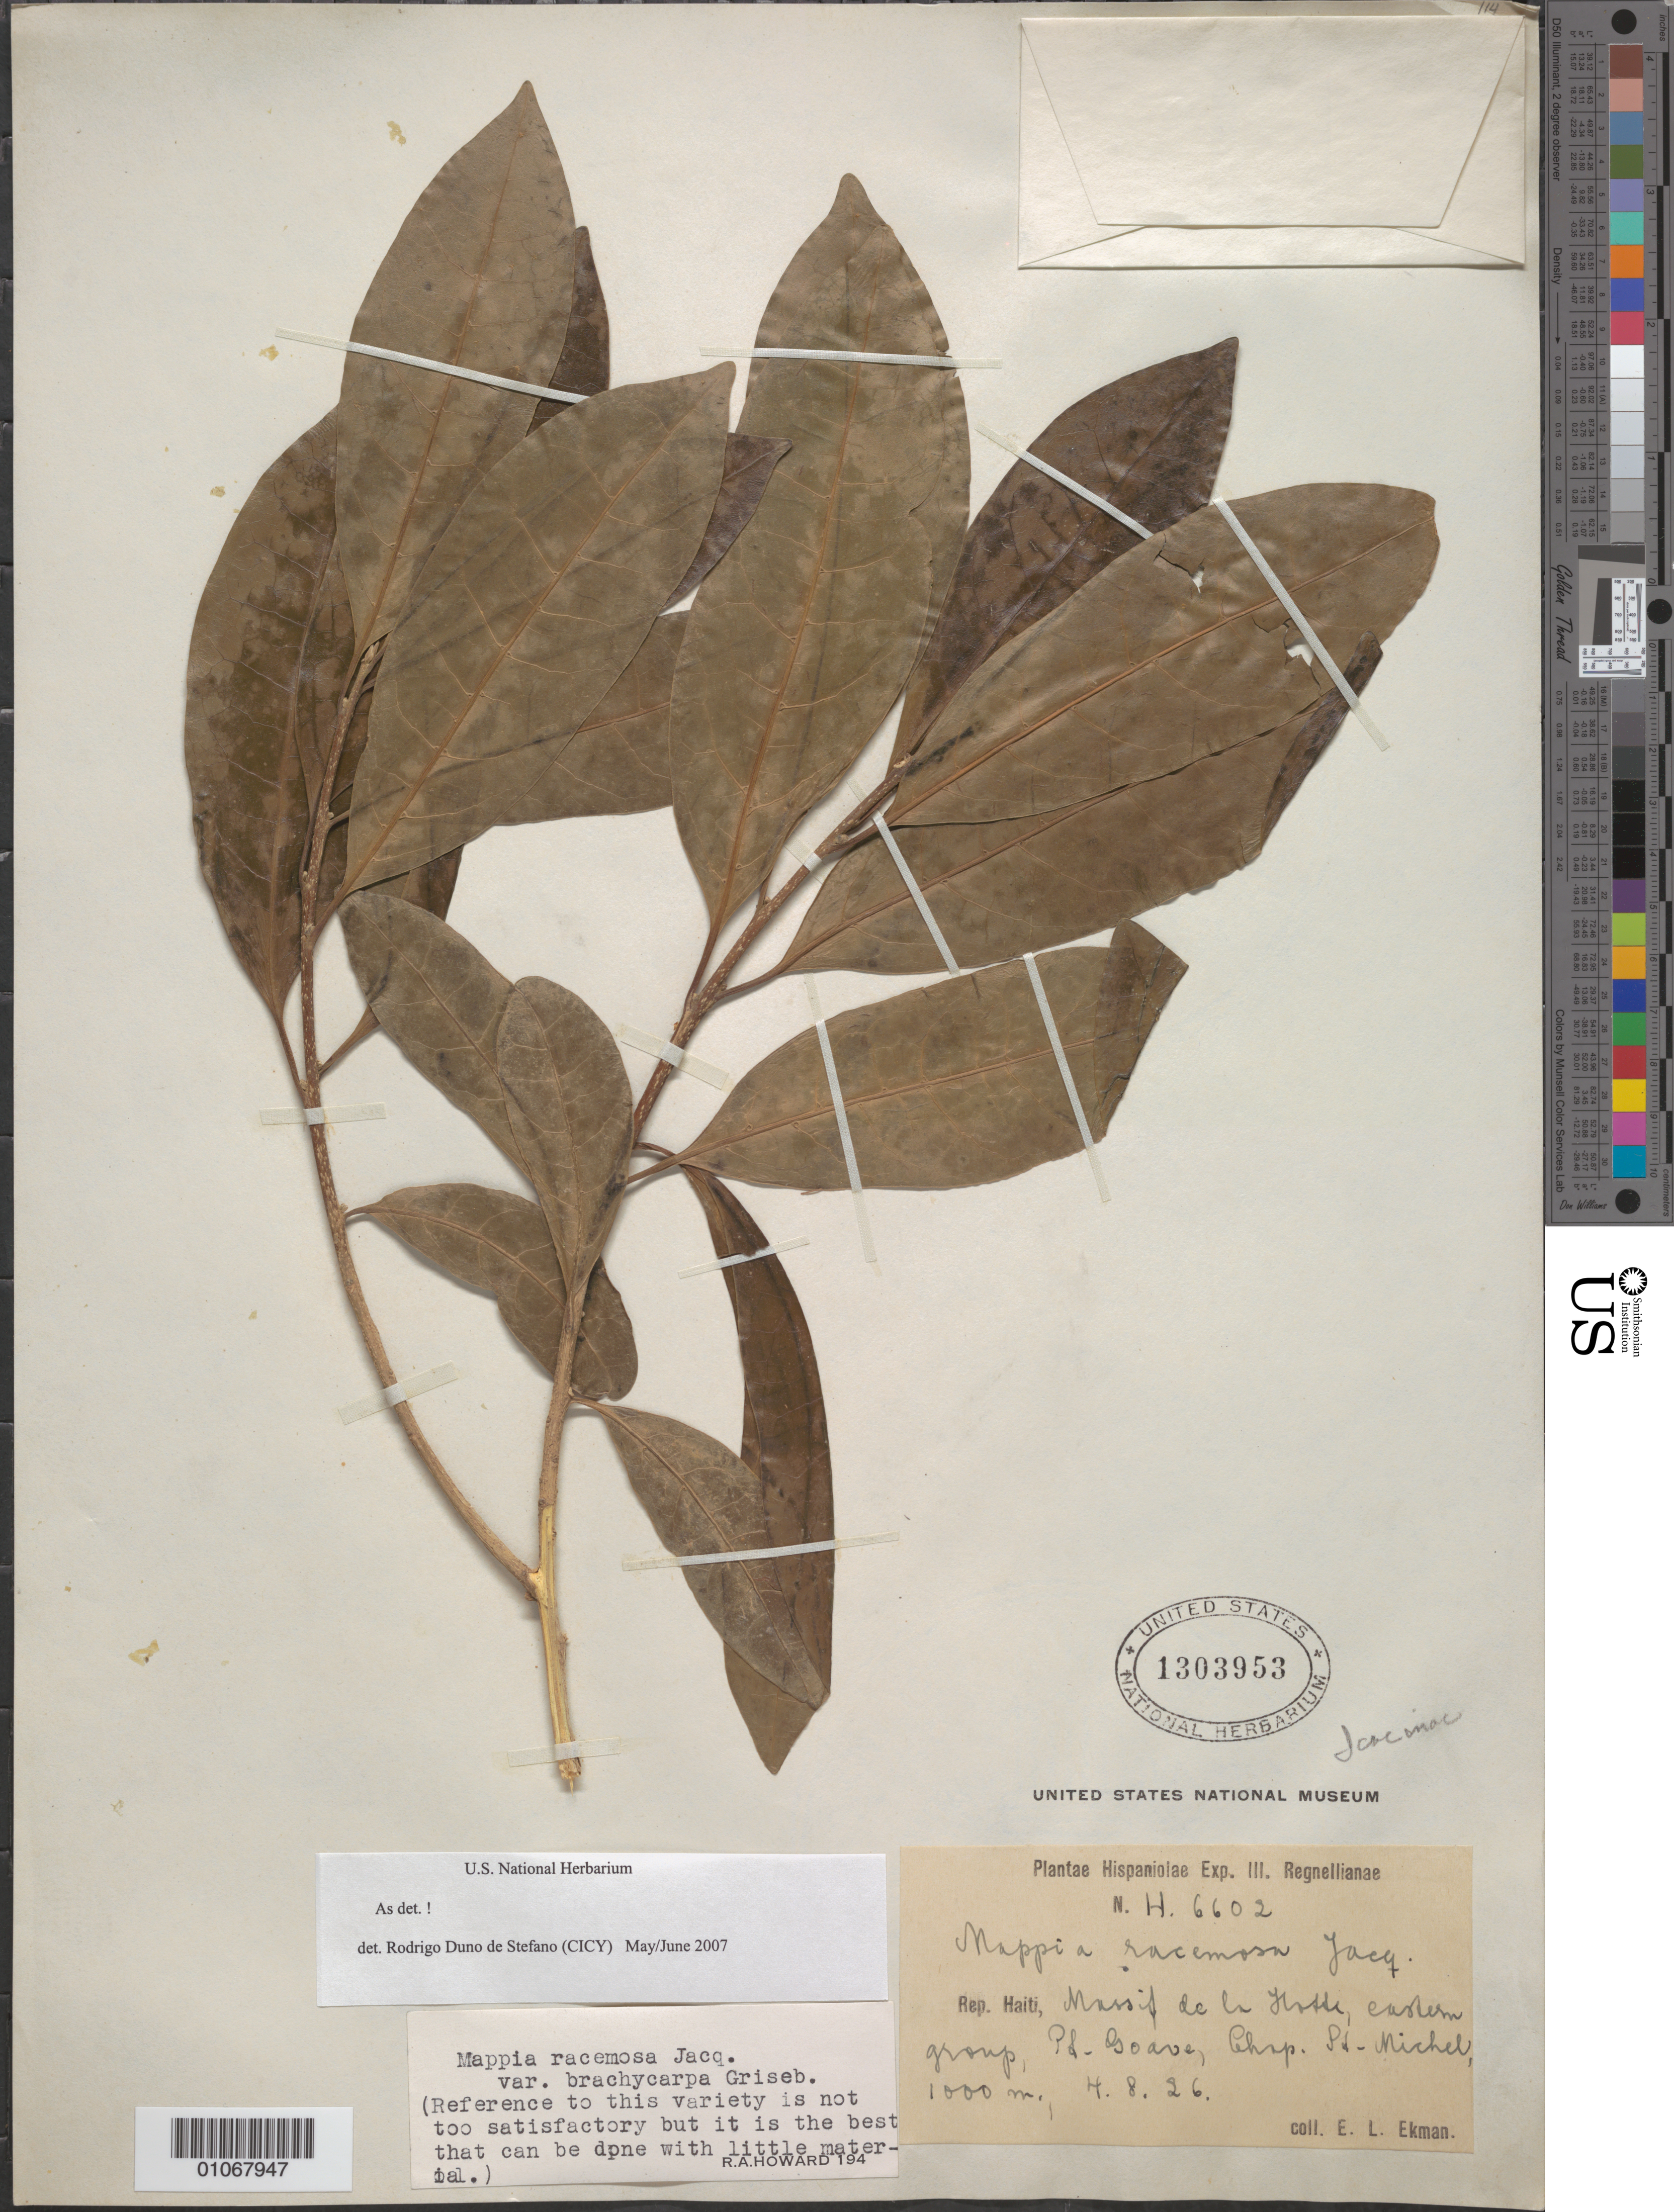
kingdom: Plantae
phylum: Tracheophyta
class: Magnoliopsida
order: Icacinales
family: Icacinaceae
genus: Mappia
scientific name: Mappia racemosa var. racemosa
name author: Jacq.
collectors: E. L. Ekman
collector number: H 6602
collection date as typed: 04 Aug 1926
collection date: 1926-08-04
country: Haiti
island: Hispaniola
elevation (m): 1000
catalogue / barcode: US 1303953